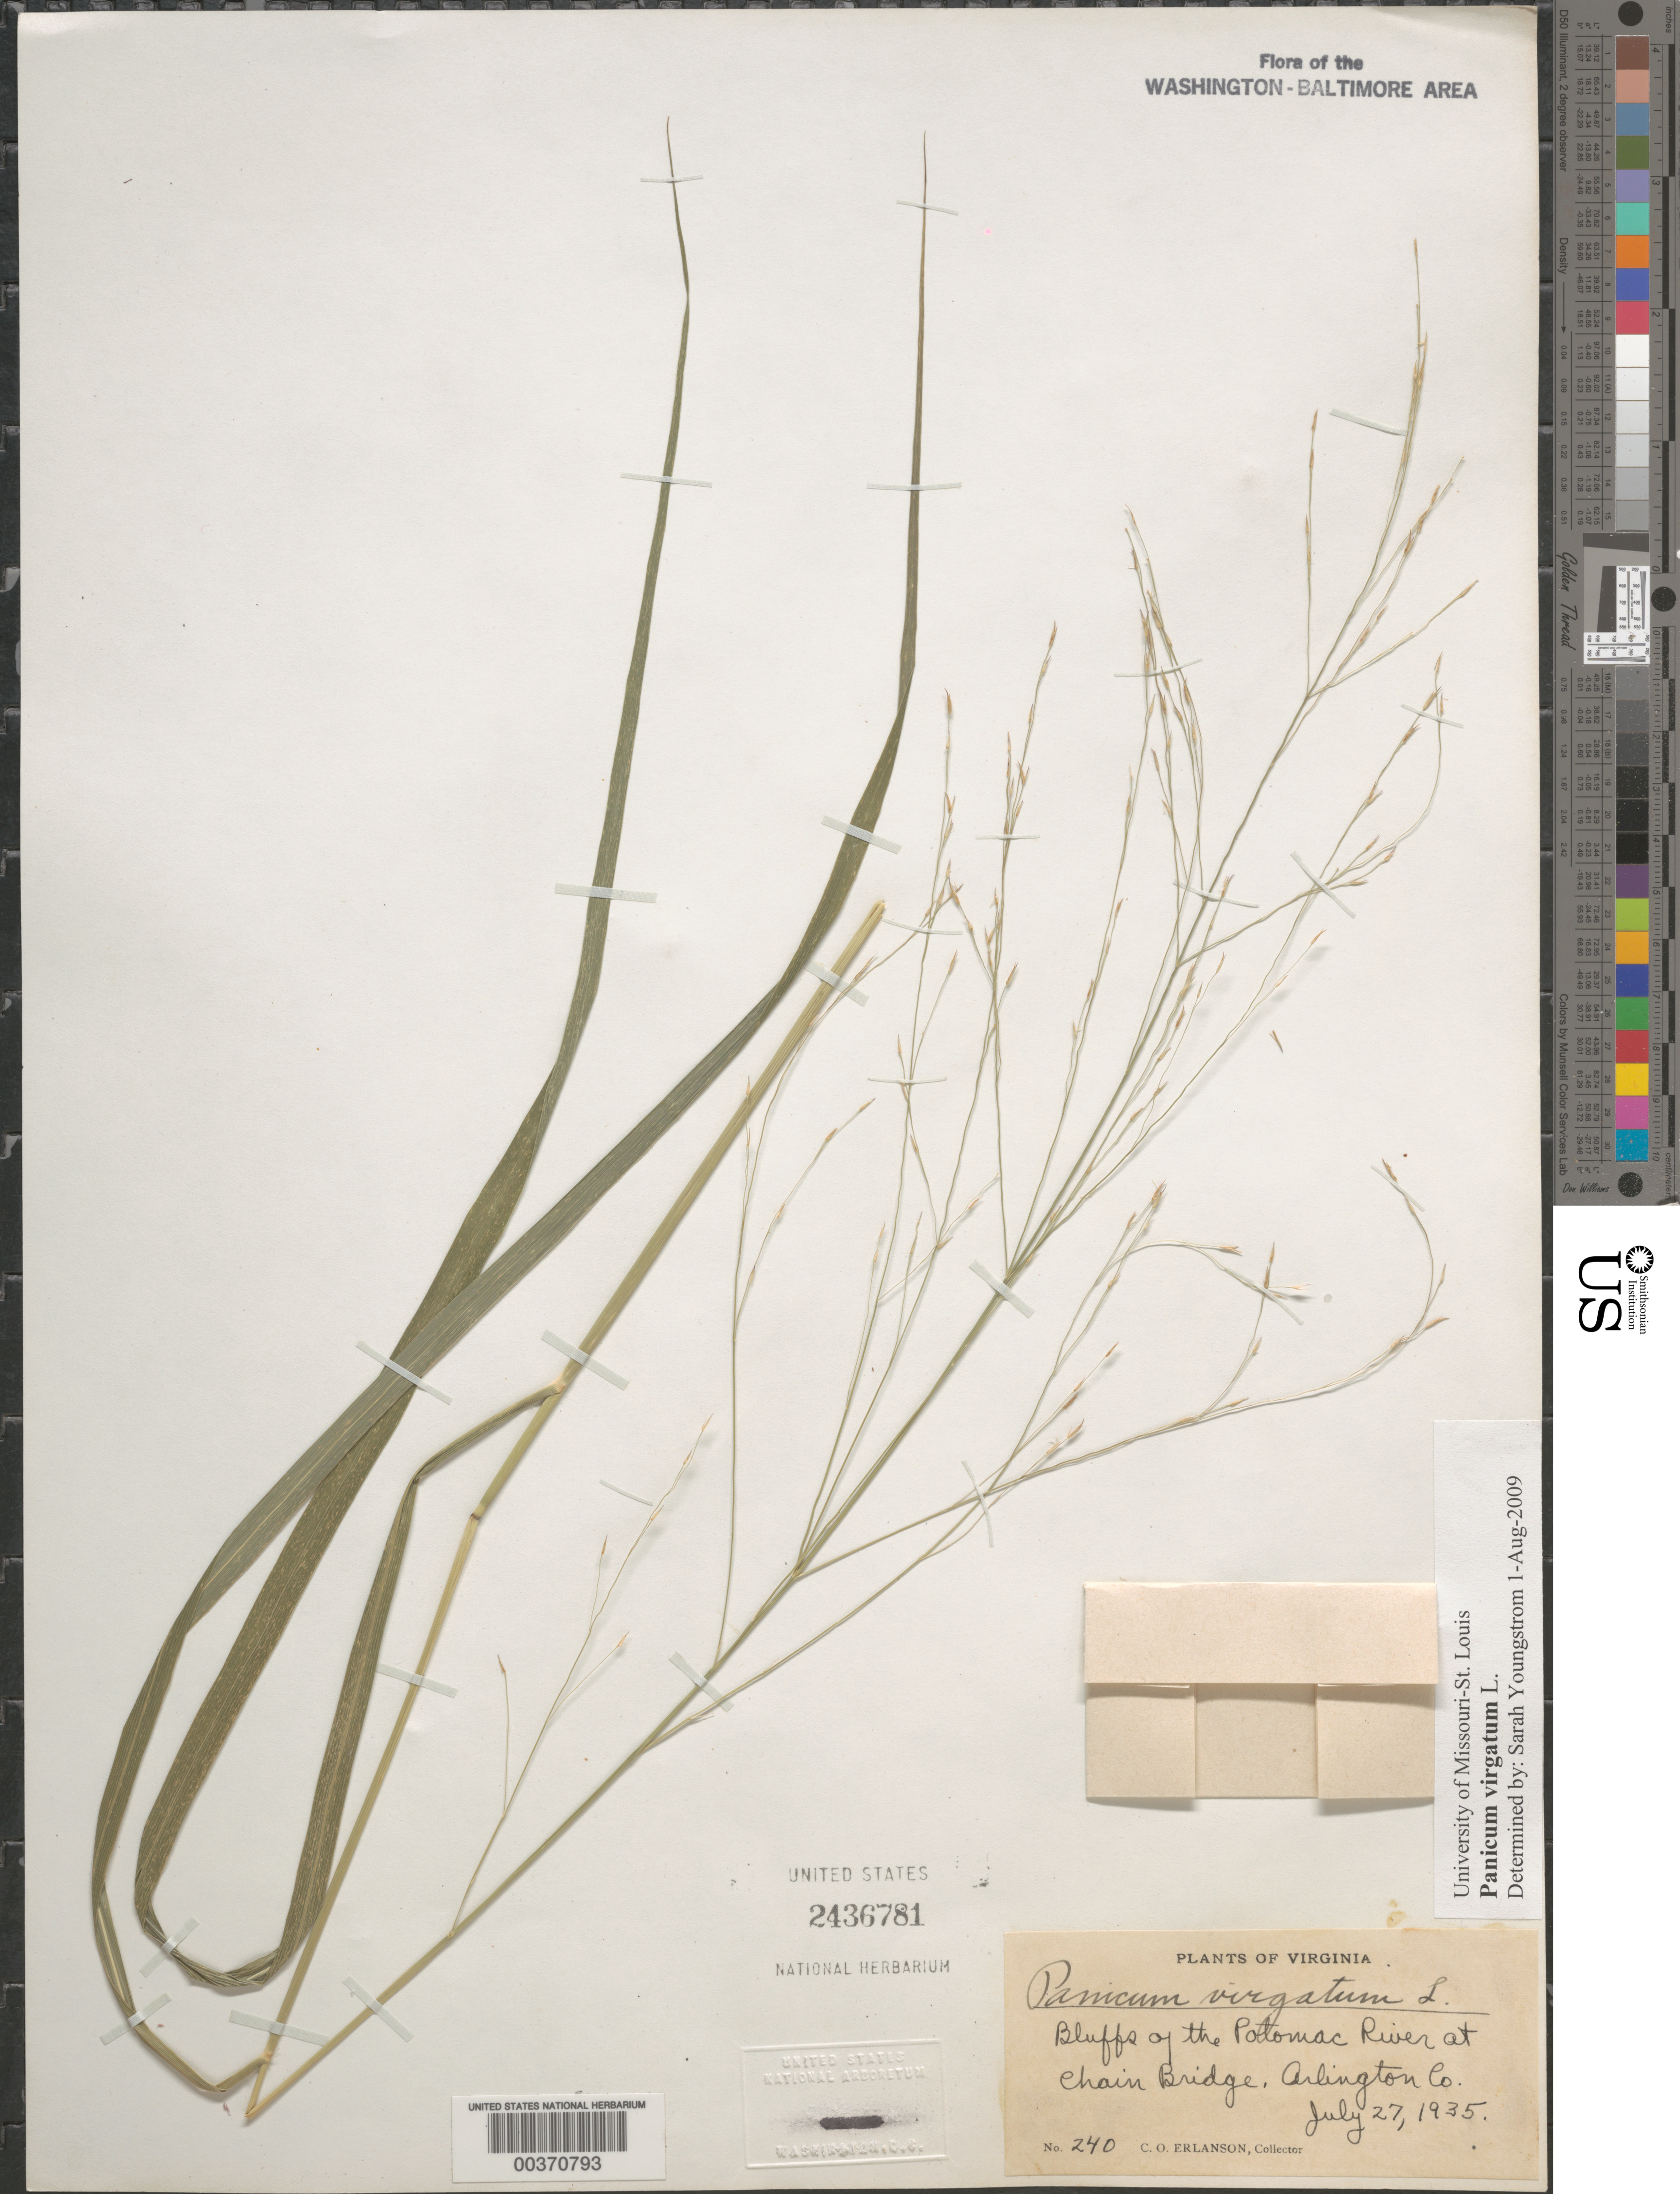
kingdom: Plantae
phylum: Tracheophyta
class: Liliopsida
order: Poales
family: Poaceae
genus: Panicum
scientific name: Panicum virgatum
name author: L.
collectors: C. O. Erlanson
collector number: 240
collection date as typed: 27 Jul 1935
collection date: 1935-07-27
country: United States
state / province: Virginia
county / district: Arlington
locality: Potomac River at Chain Bridge C. and O. Canal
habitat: Bluffs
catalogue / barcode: US 2436781